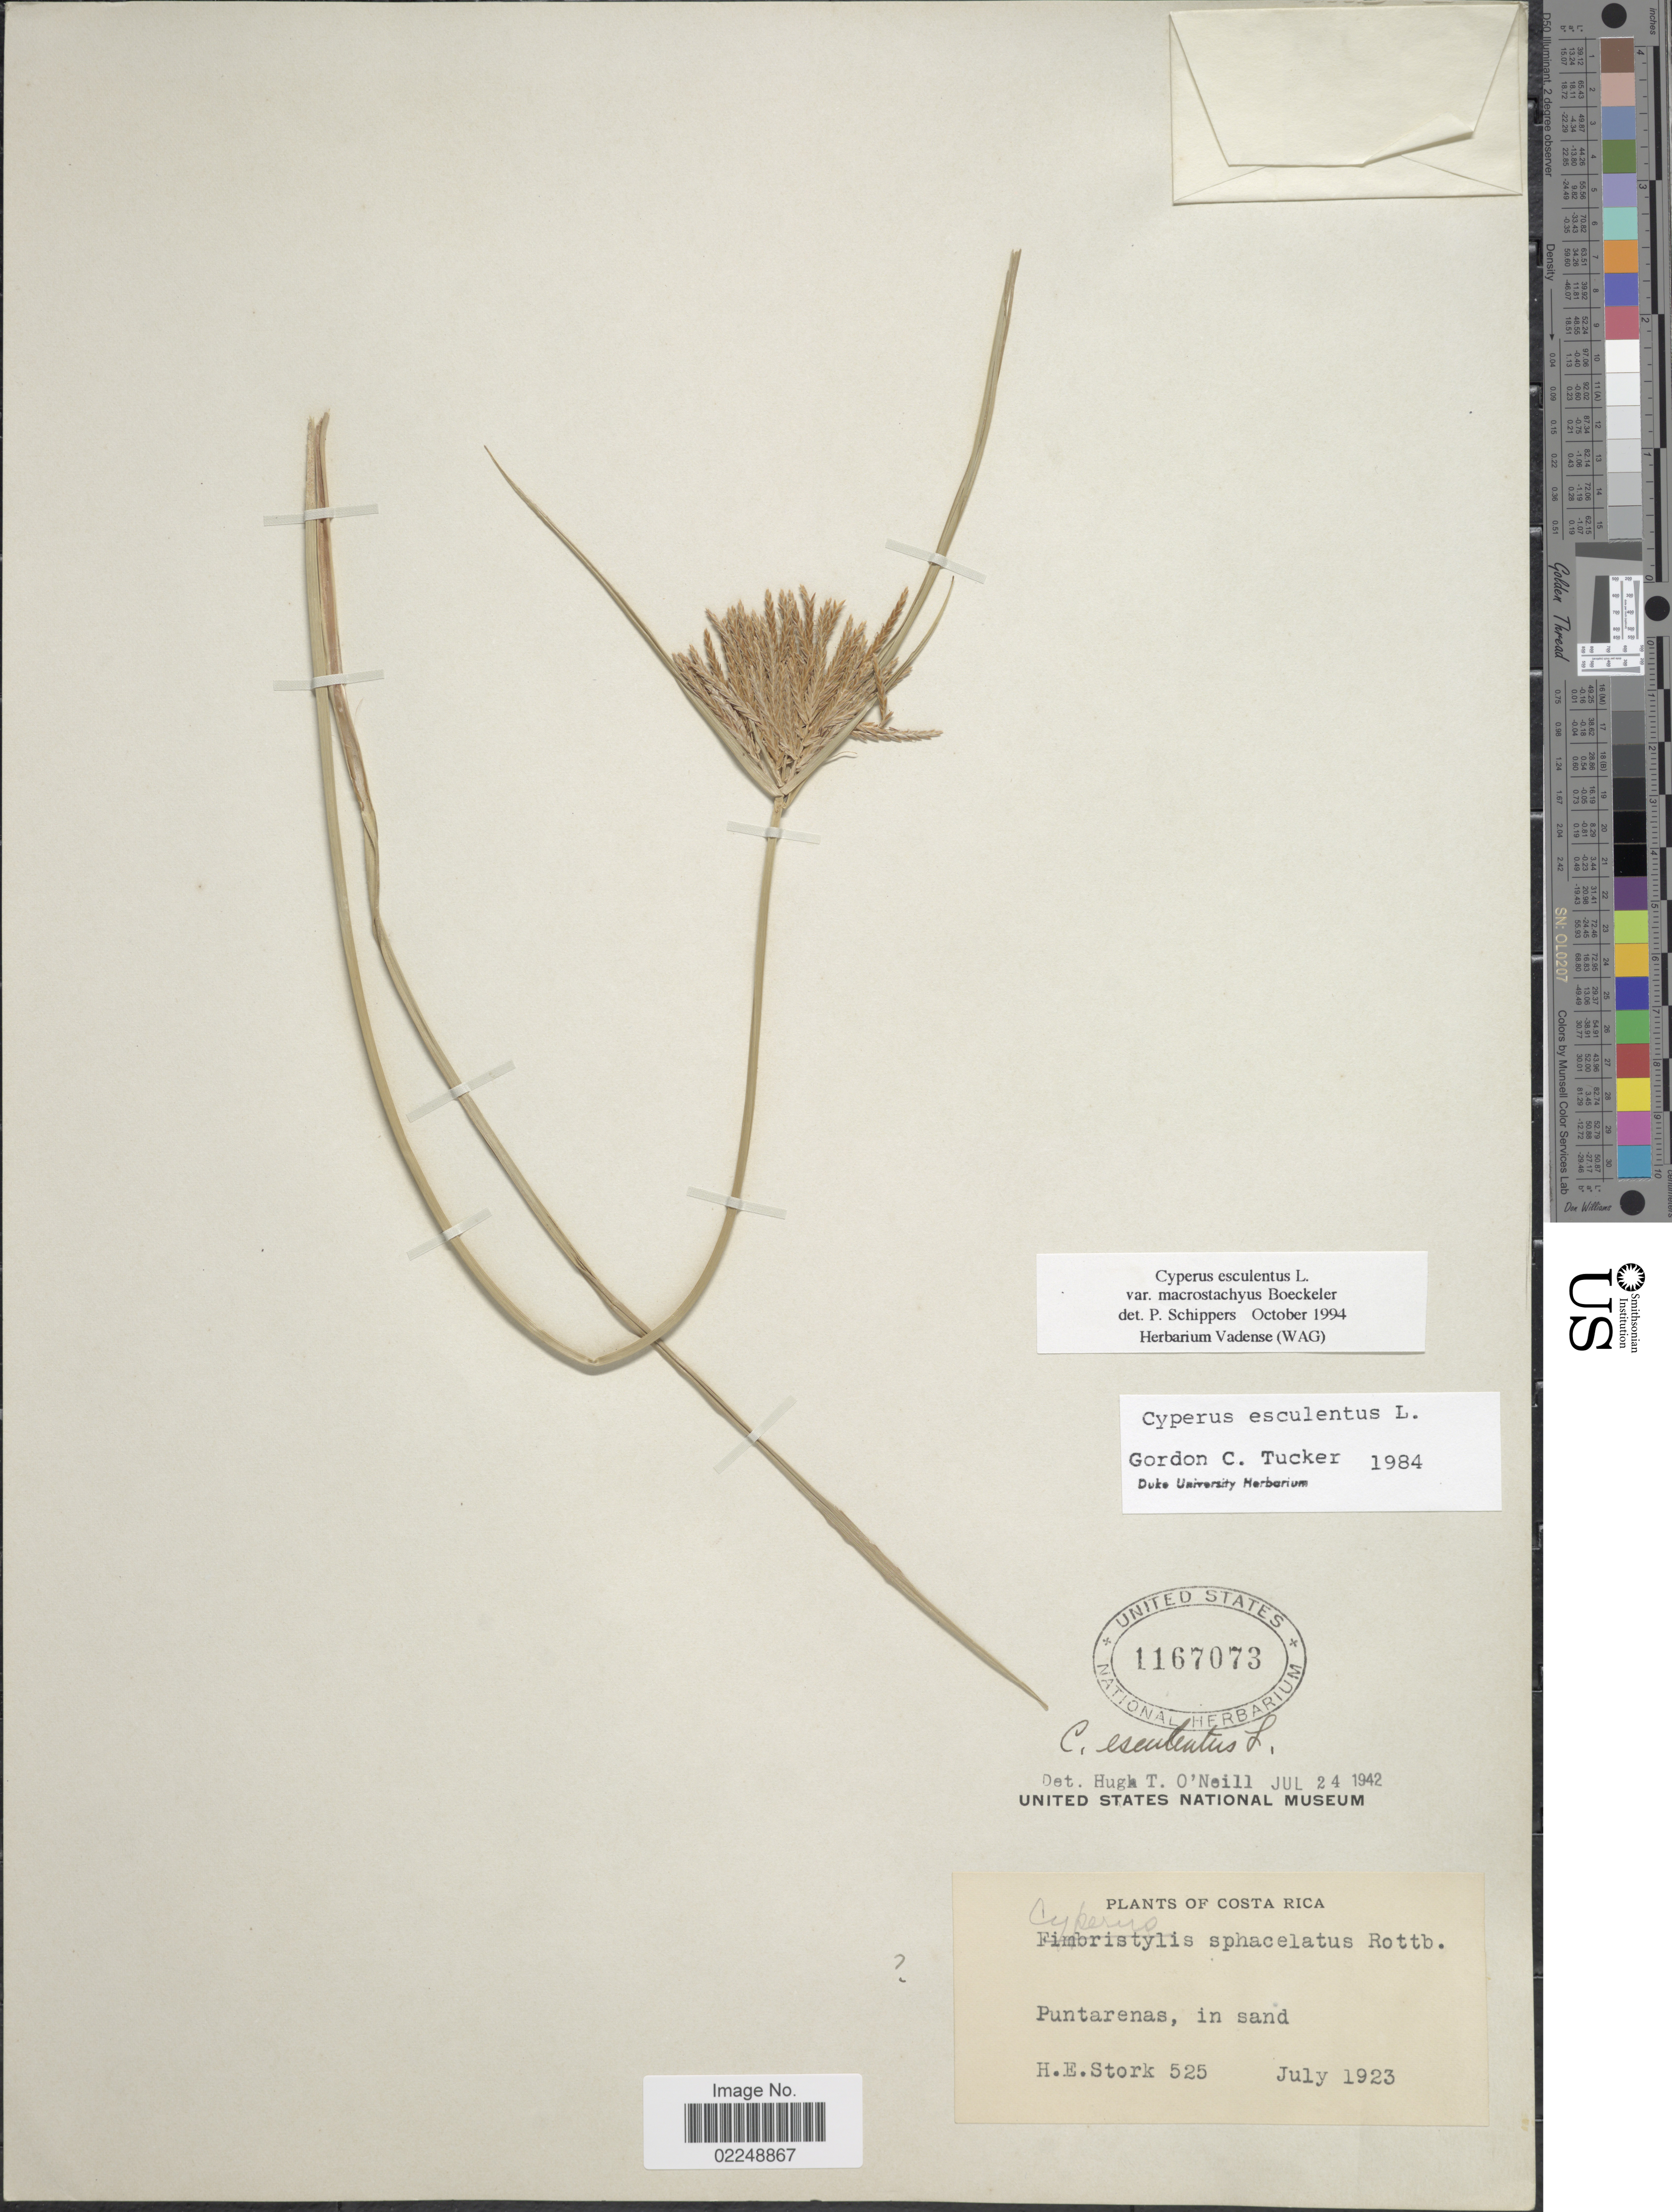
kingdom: Plantae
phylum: Tracheophyta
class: Liliopsida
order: Poales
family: Cyperaceae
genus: Cyperus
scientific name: Cyperus esculentus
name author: L.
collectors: H. E. Stork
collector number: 525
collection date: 1923-07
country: Costa Rica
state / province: Puntarenas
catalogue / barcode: US 1167073